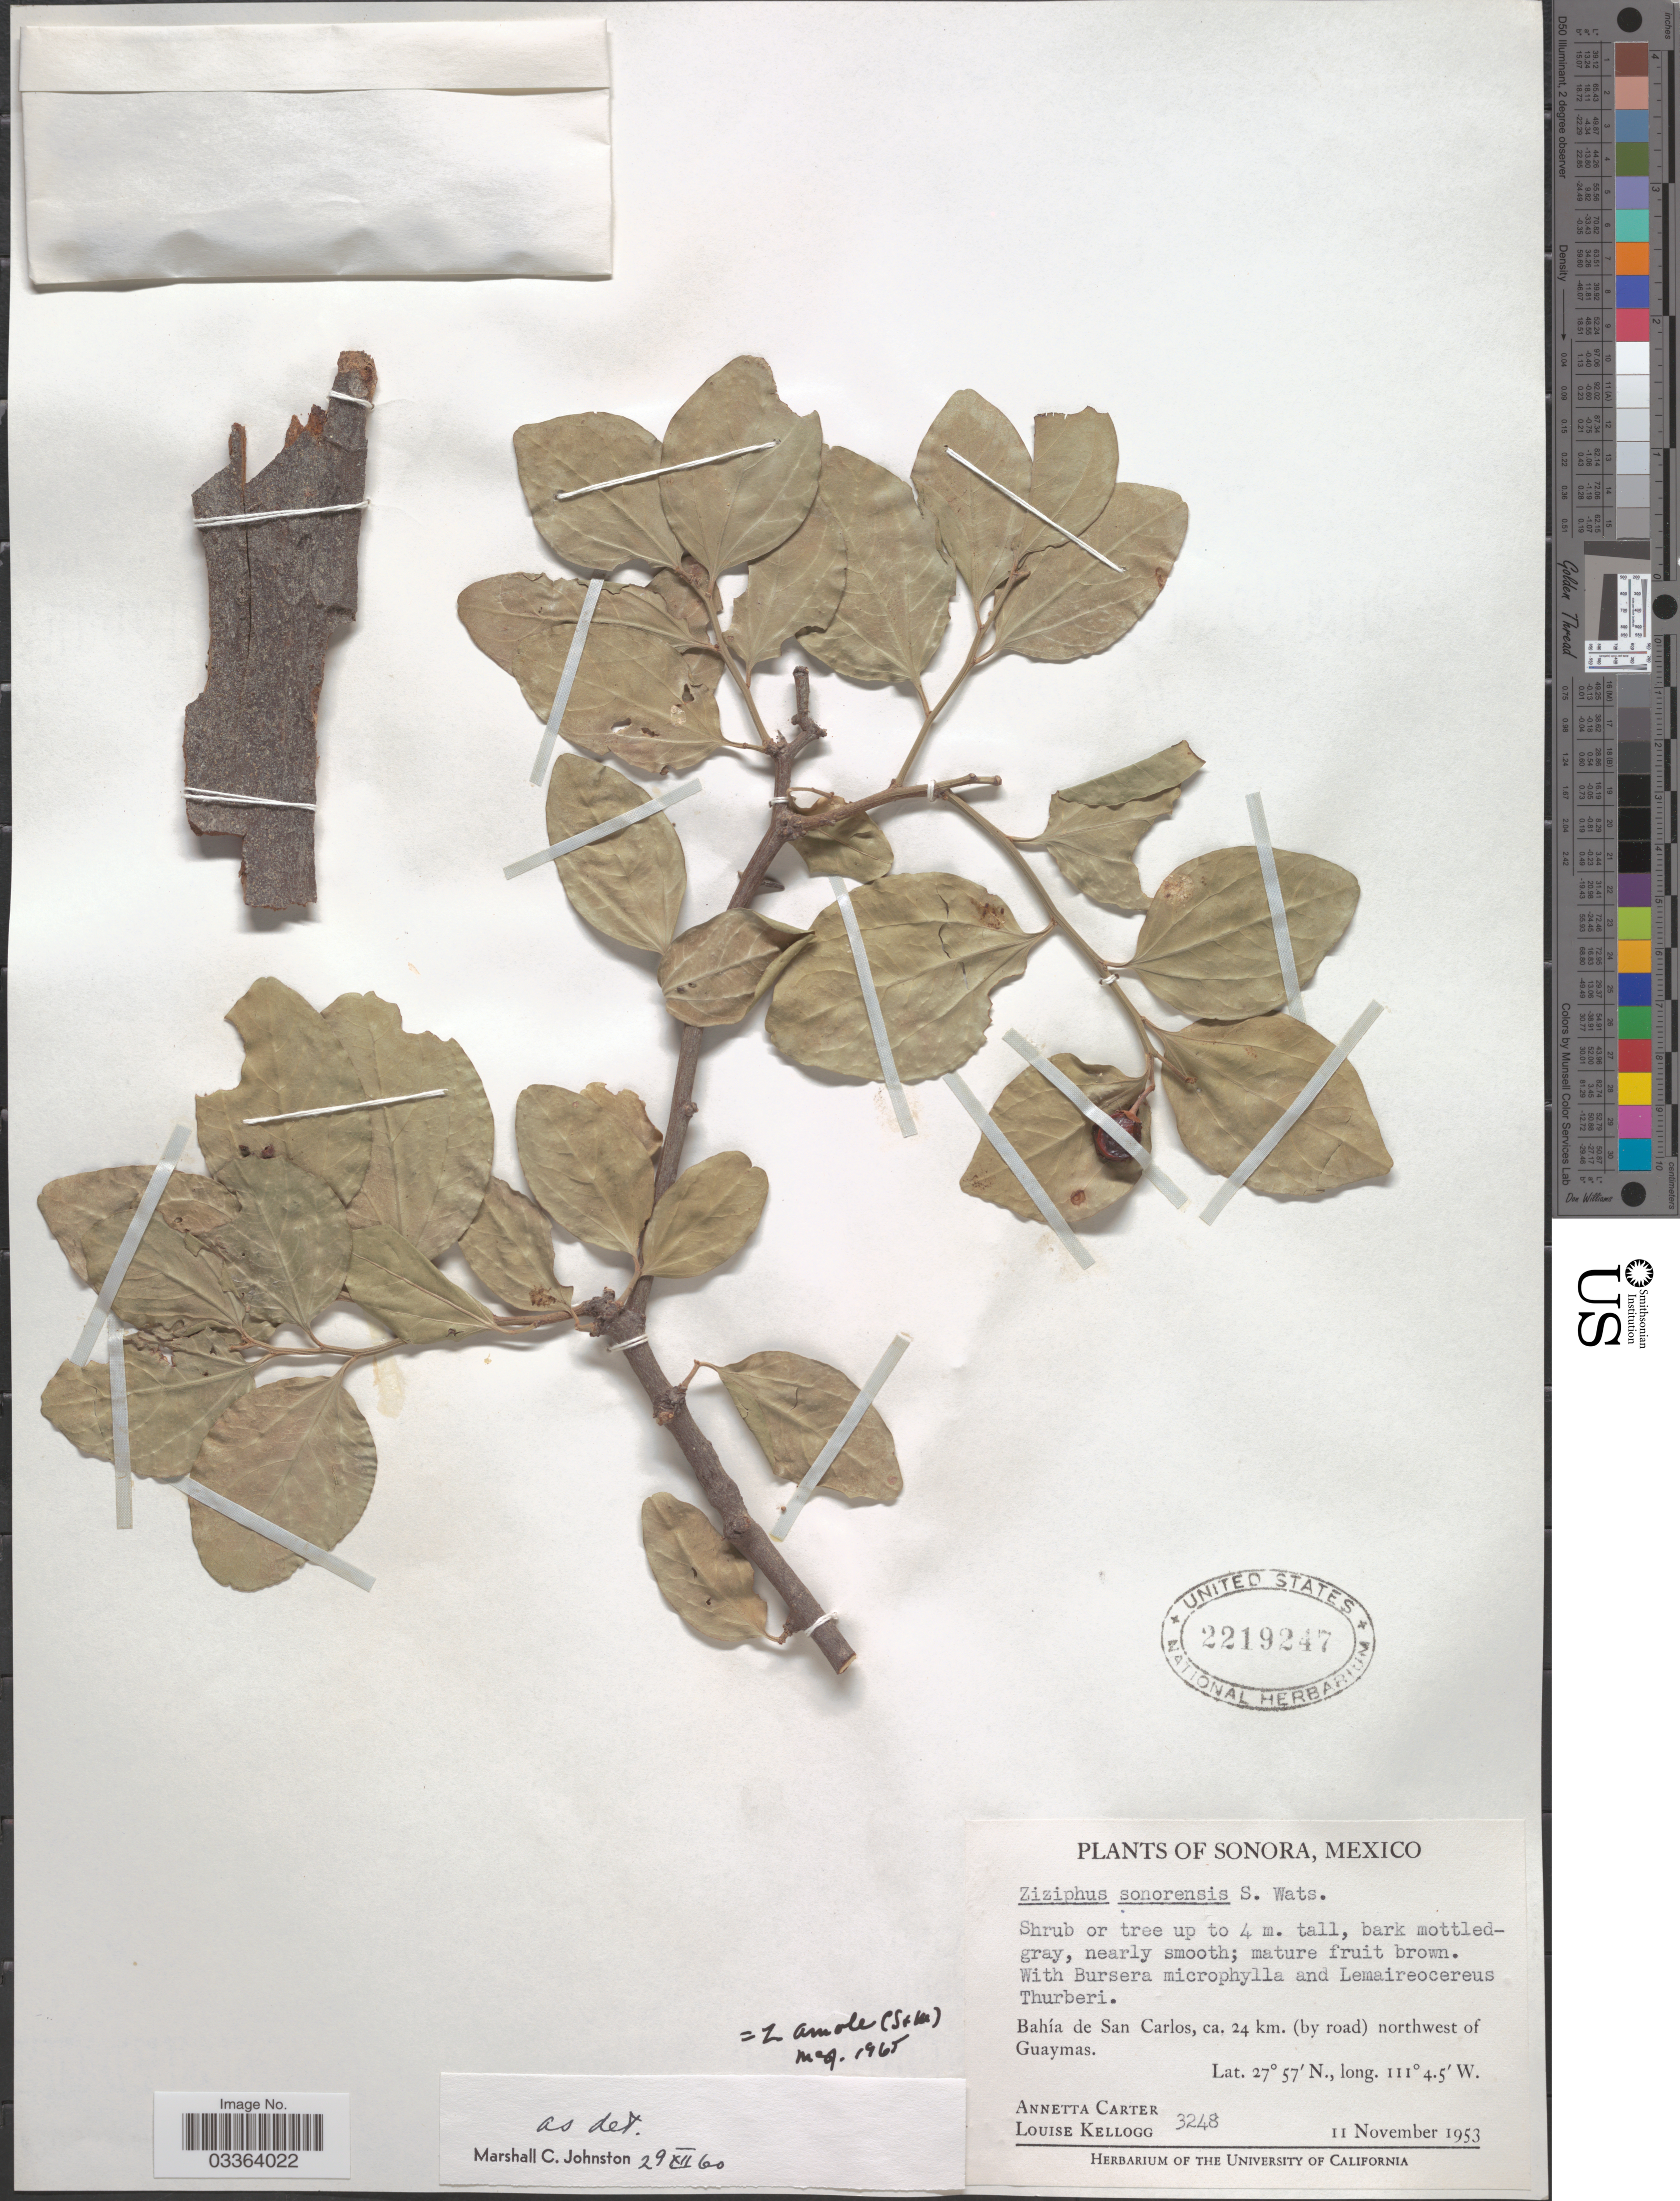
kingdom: Plantae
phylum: Tracheophyta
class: Magnoliopsida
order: Rosales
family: Rhamnaceae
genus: Sarcomphalus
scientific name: Sarcomphalus amole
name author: (Sessé & Moc.) Hauenschild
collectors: A. Carter & L. Kellogg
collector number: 3248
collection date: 1953-11-11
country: Mexico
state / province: Sonora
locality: Bahía de San Carlos, ca. 24 km. (by road) northwest of Guaymas.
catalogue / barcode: US 2219247